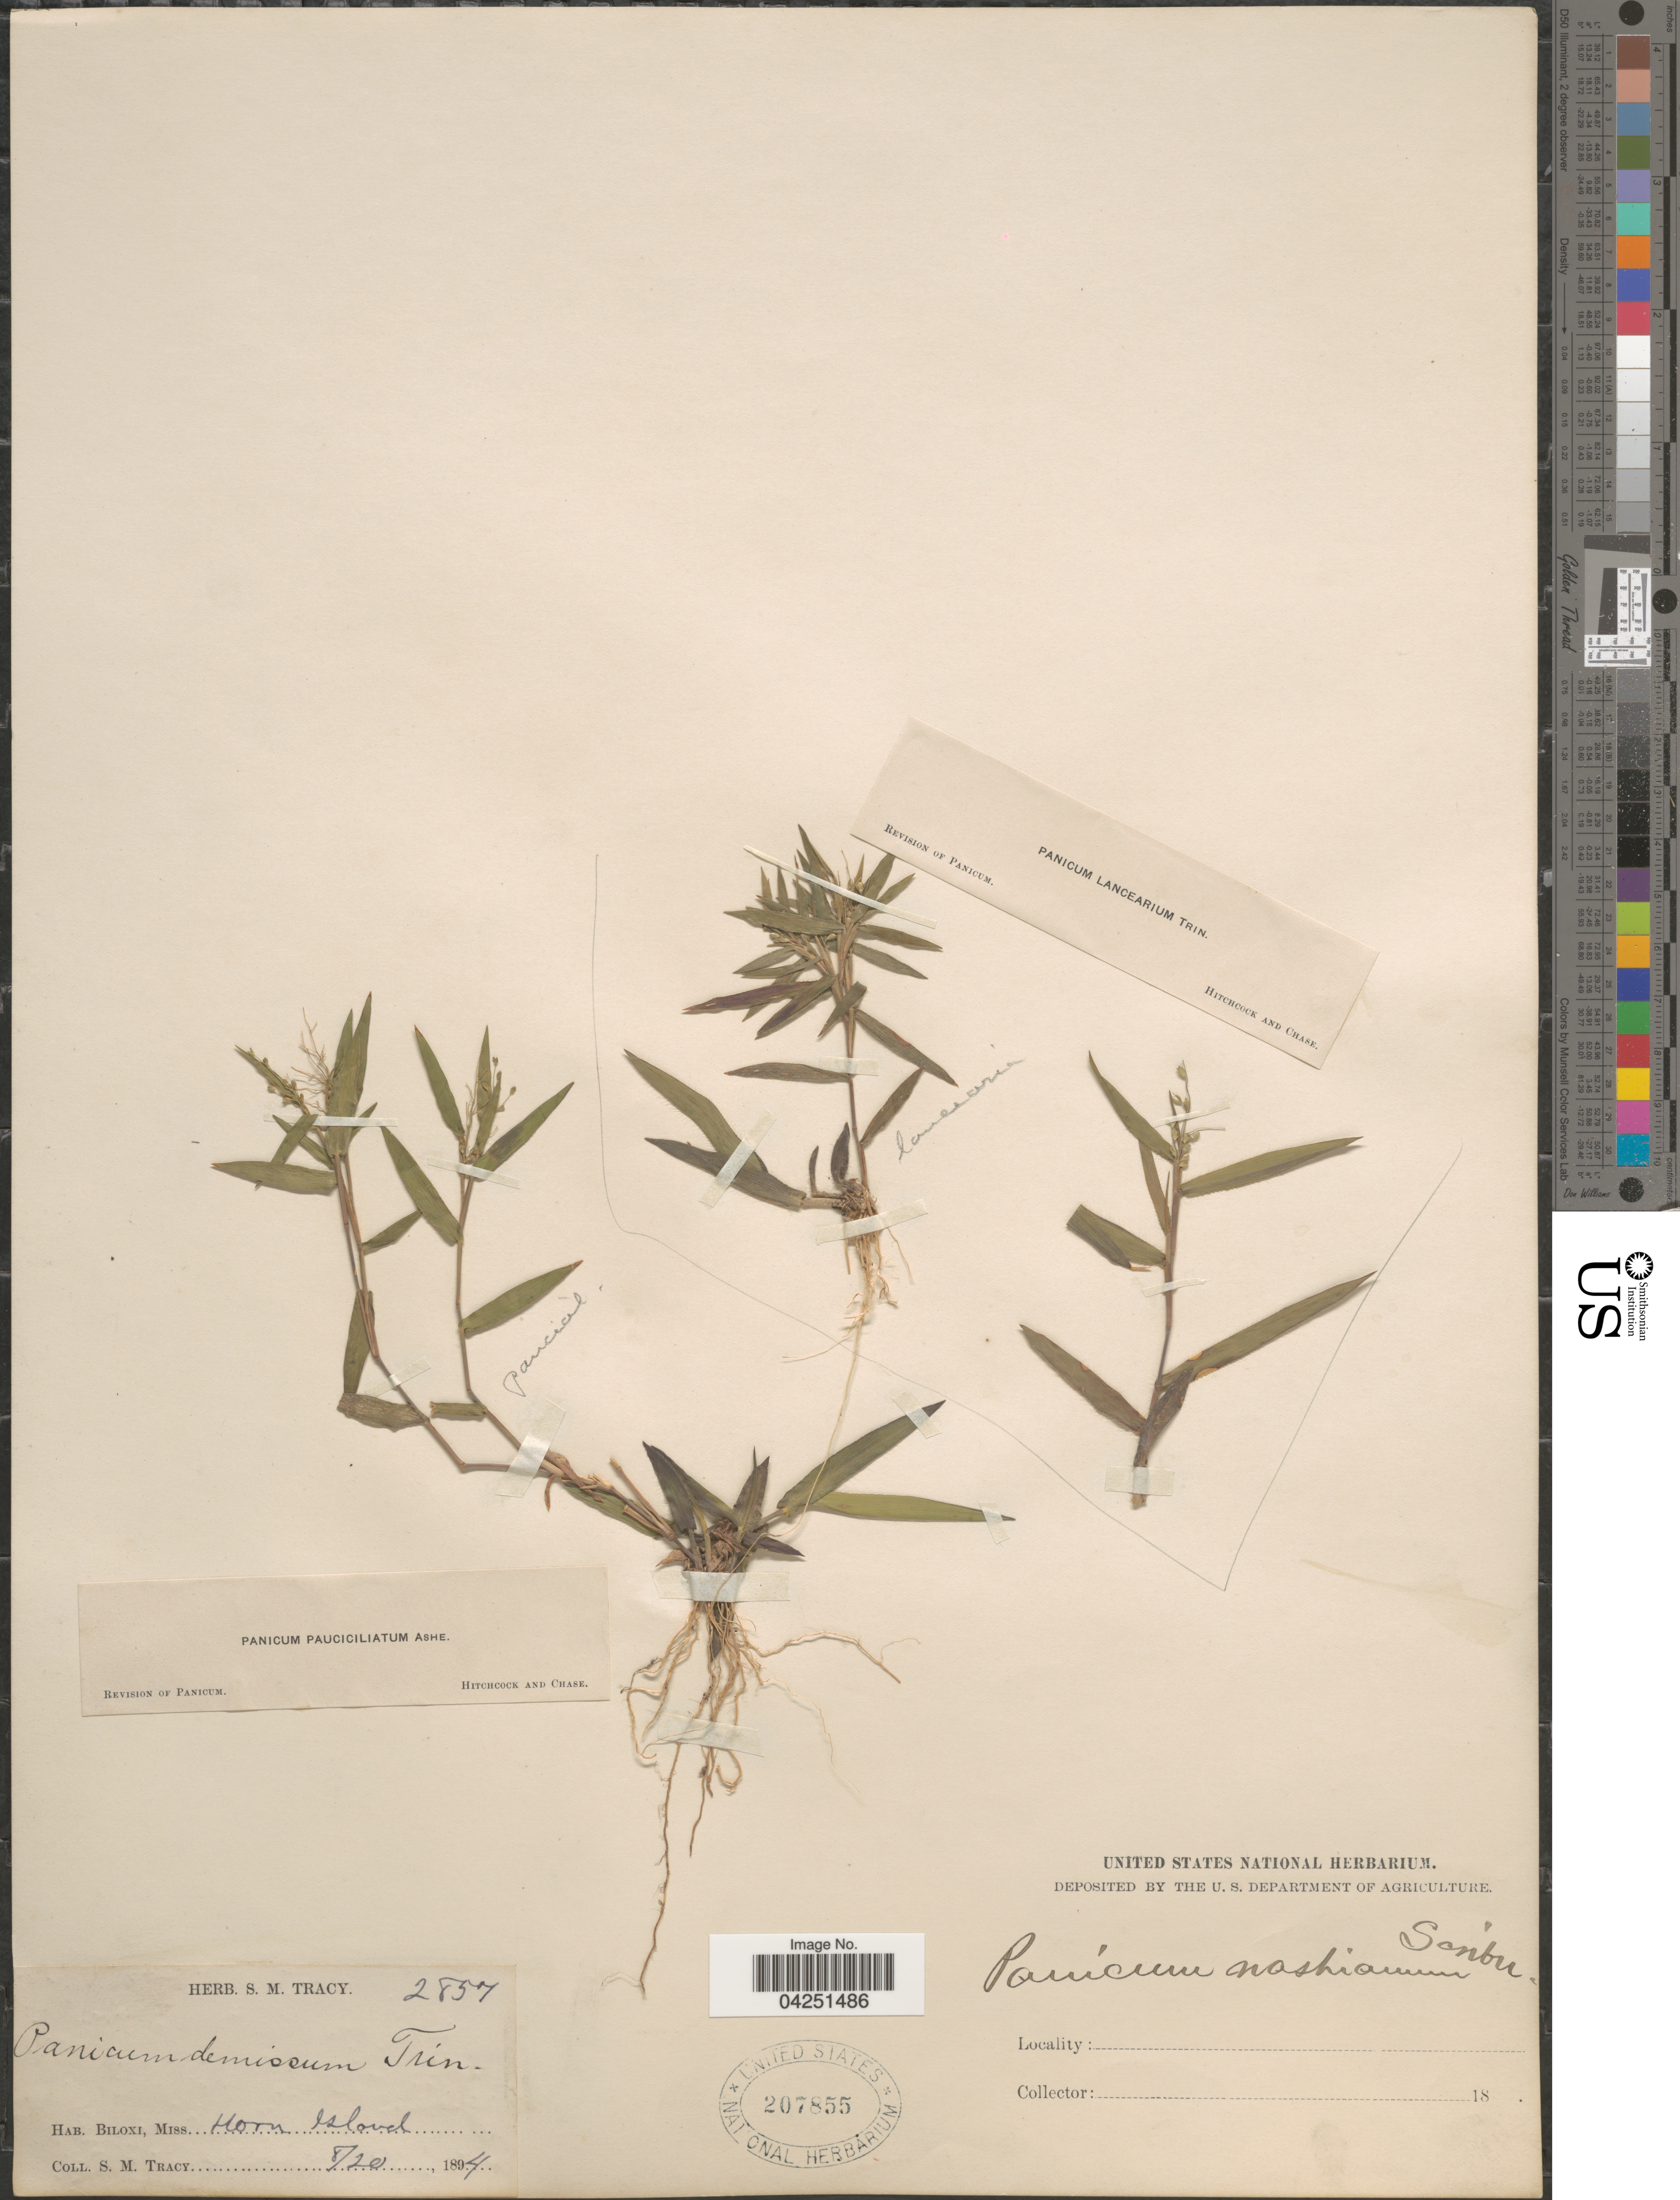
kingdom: Plantae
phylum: Tracheophyta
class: Liliopsida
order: Poales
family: Poaceae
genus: Dichanthelium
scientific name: Dichanthelium acuminatum var. acuminatum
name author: (Sw.) Gould & C.A. Clark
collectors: S. M. Tracy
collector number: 2857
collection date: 1894-08-20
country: United States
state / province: Mississippi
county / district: Harrison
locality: Biloxi, Horn Island.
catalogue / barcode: US 207855